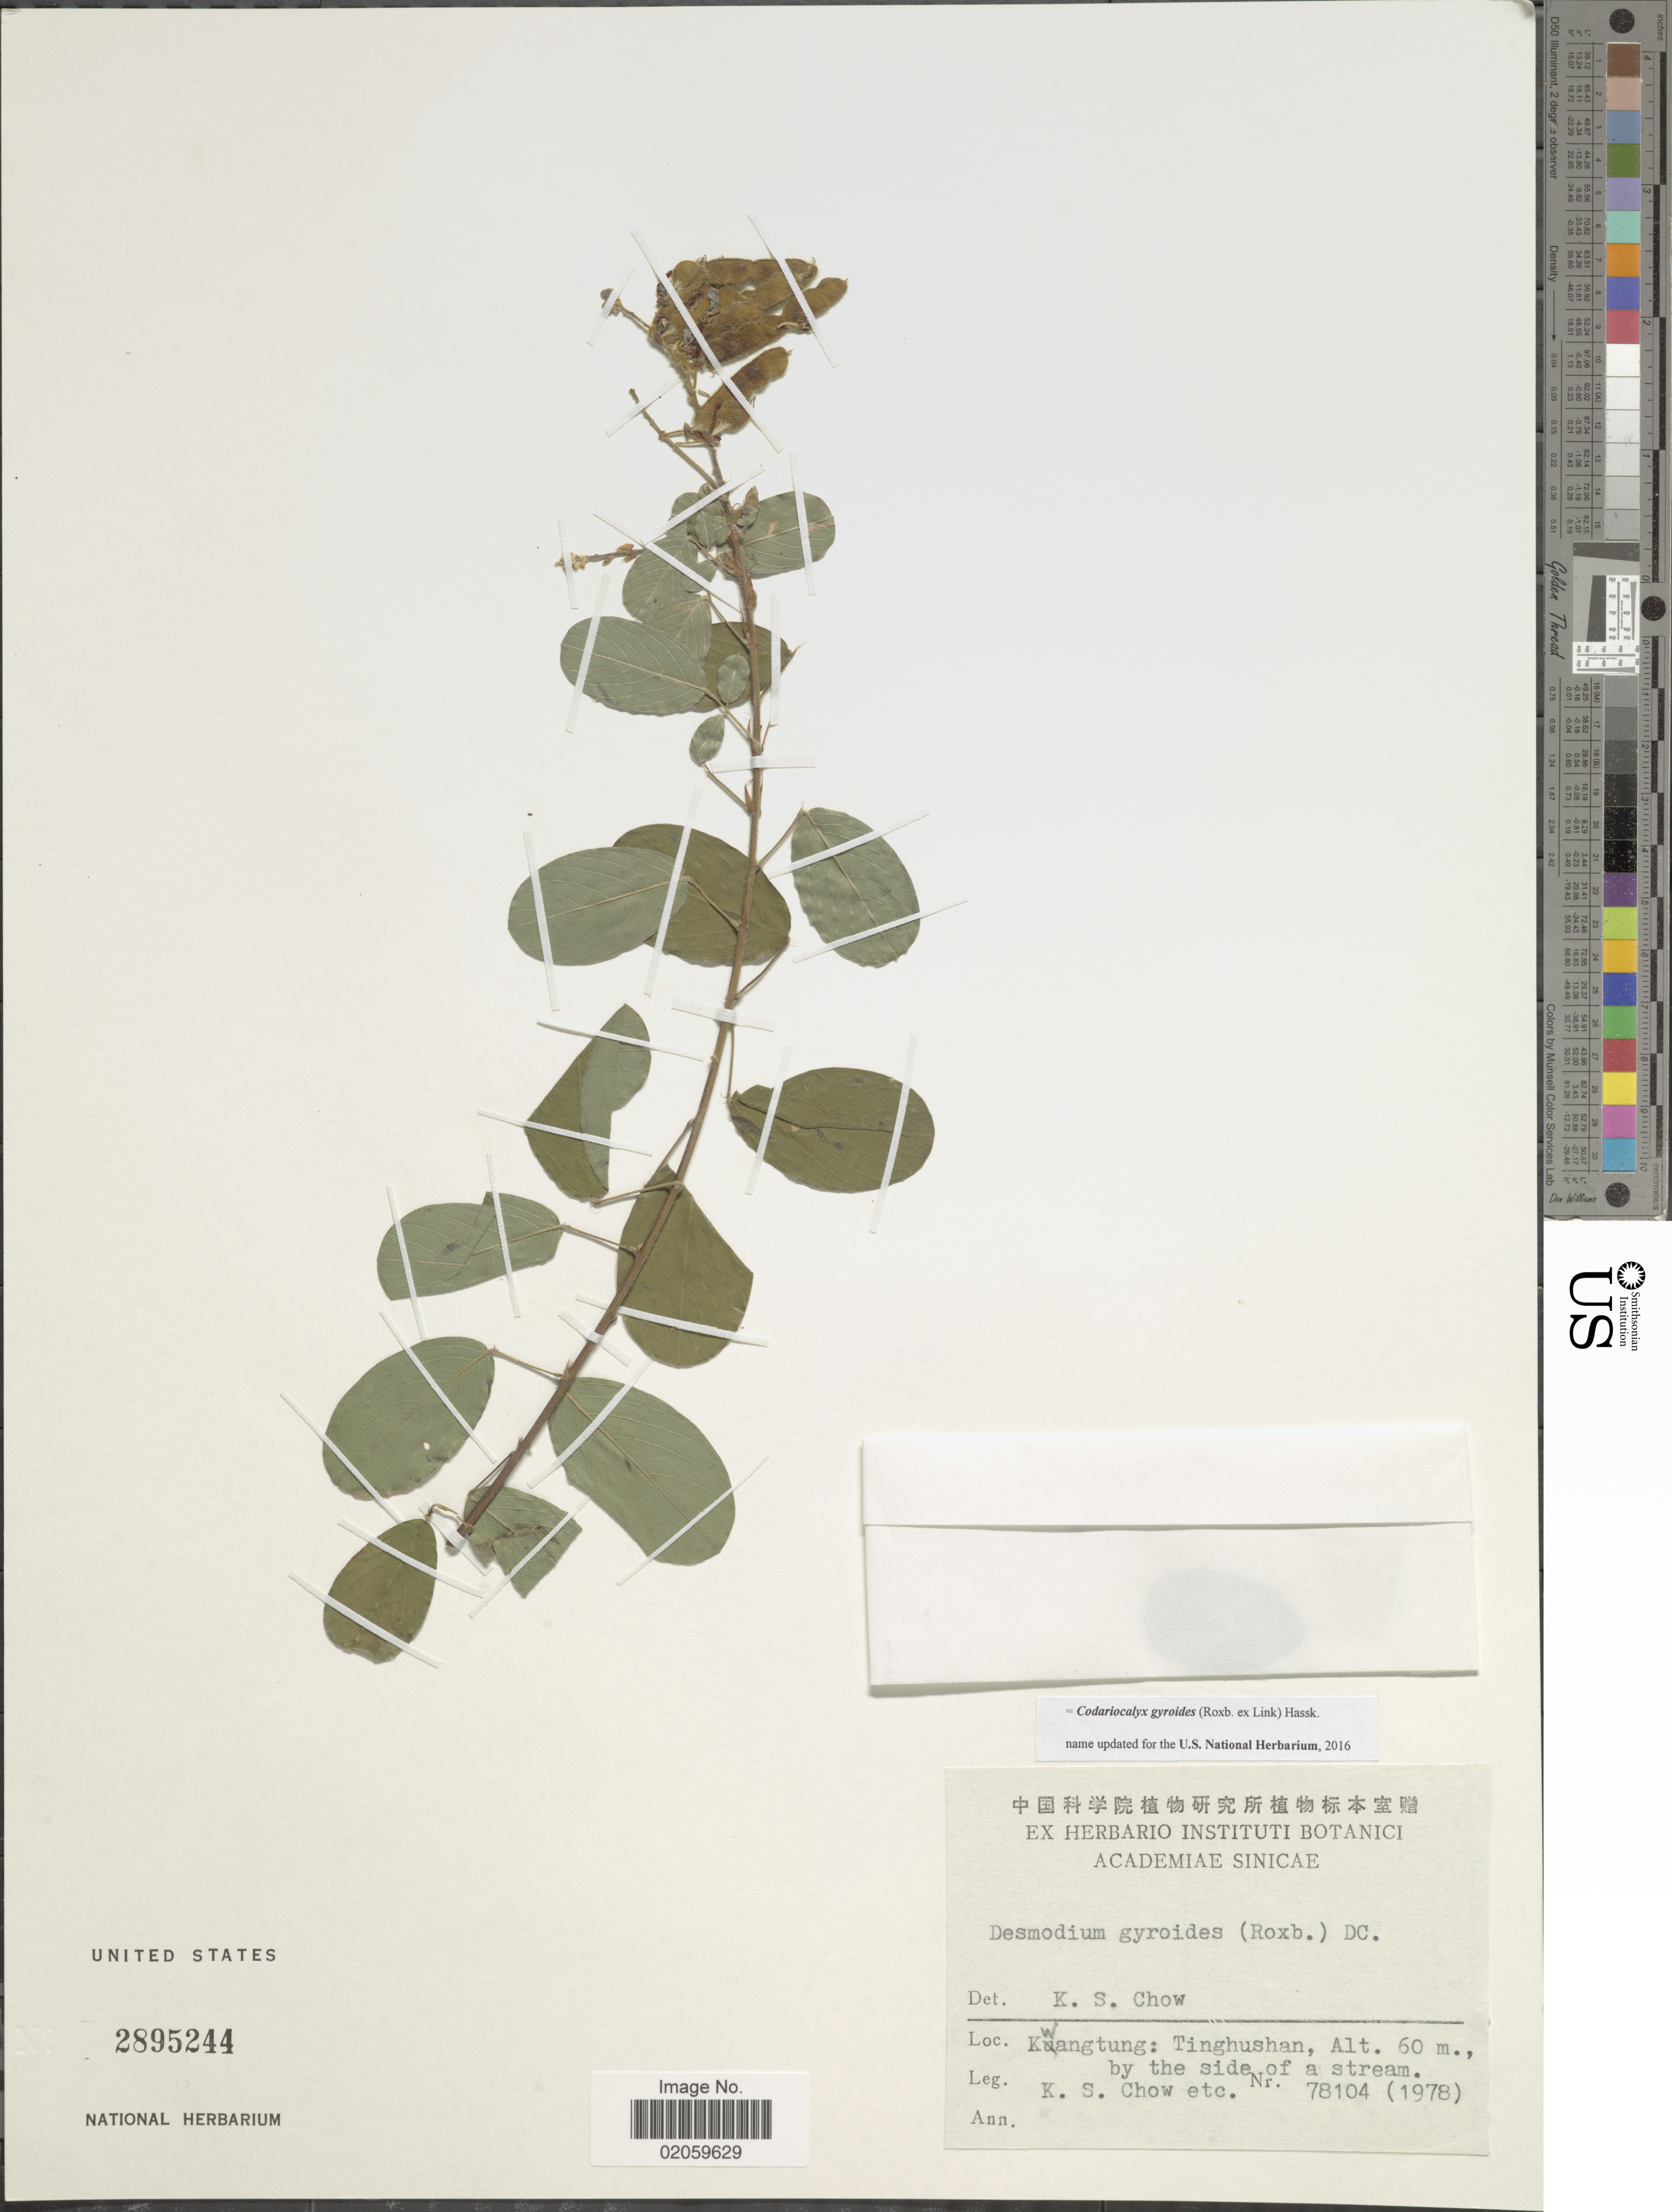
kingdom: Plantae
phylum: Tracheophyta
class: Magnoliopsida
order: Fabales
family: Fabaceae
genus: Codariocalyx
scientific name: Codariocalyx gyroides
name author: (Roxb. & Link) X.Y. Zhu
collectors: K. S. Chow & et al.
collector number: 78104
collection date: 1978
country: China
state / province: Guangdong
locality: Kwangtung: Tinghushan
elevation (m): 60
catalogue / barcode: US 2895244